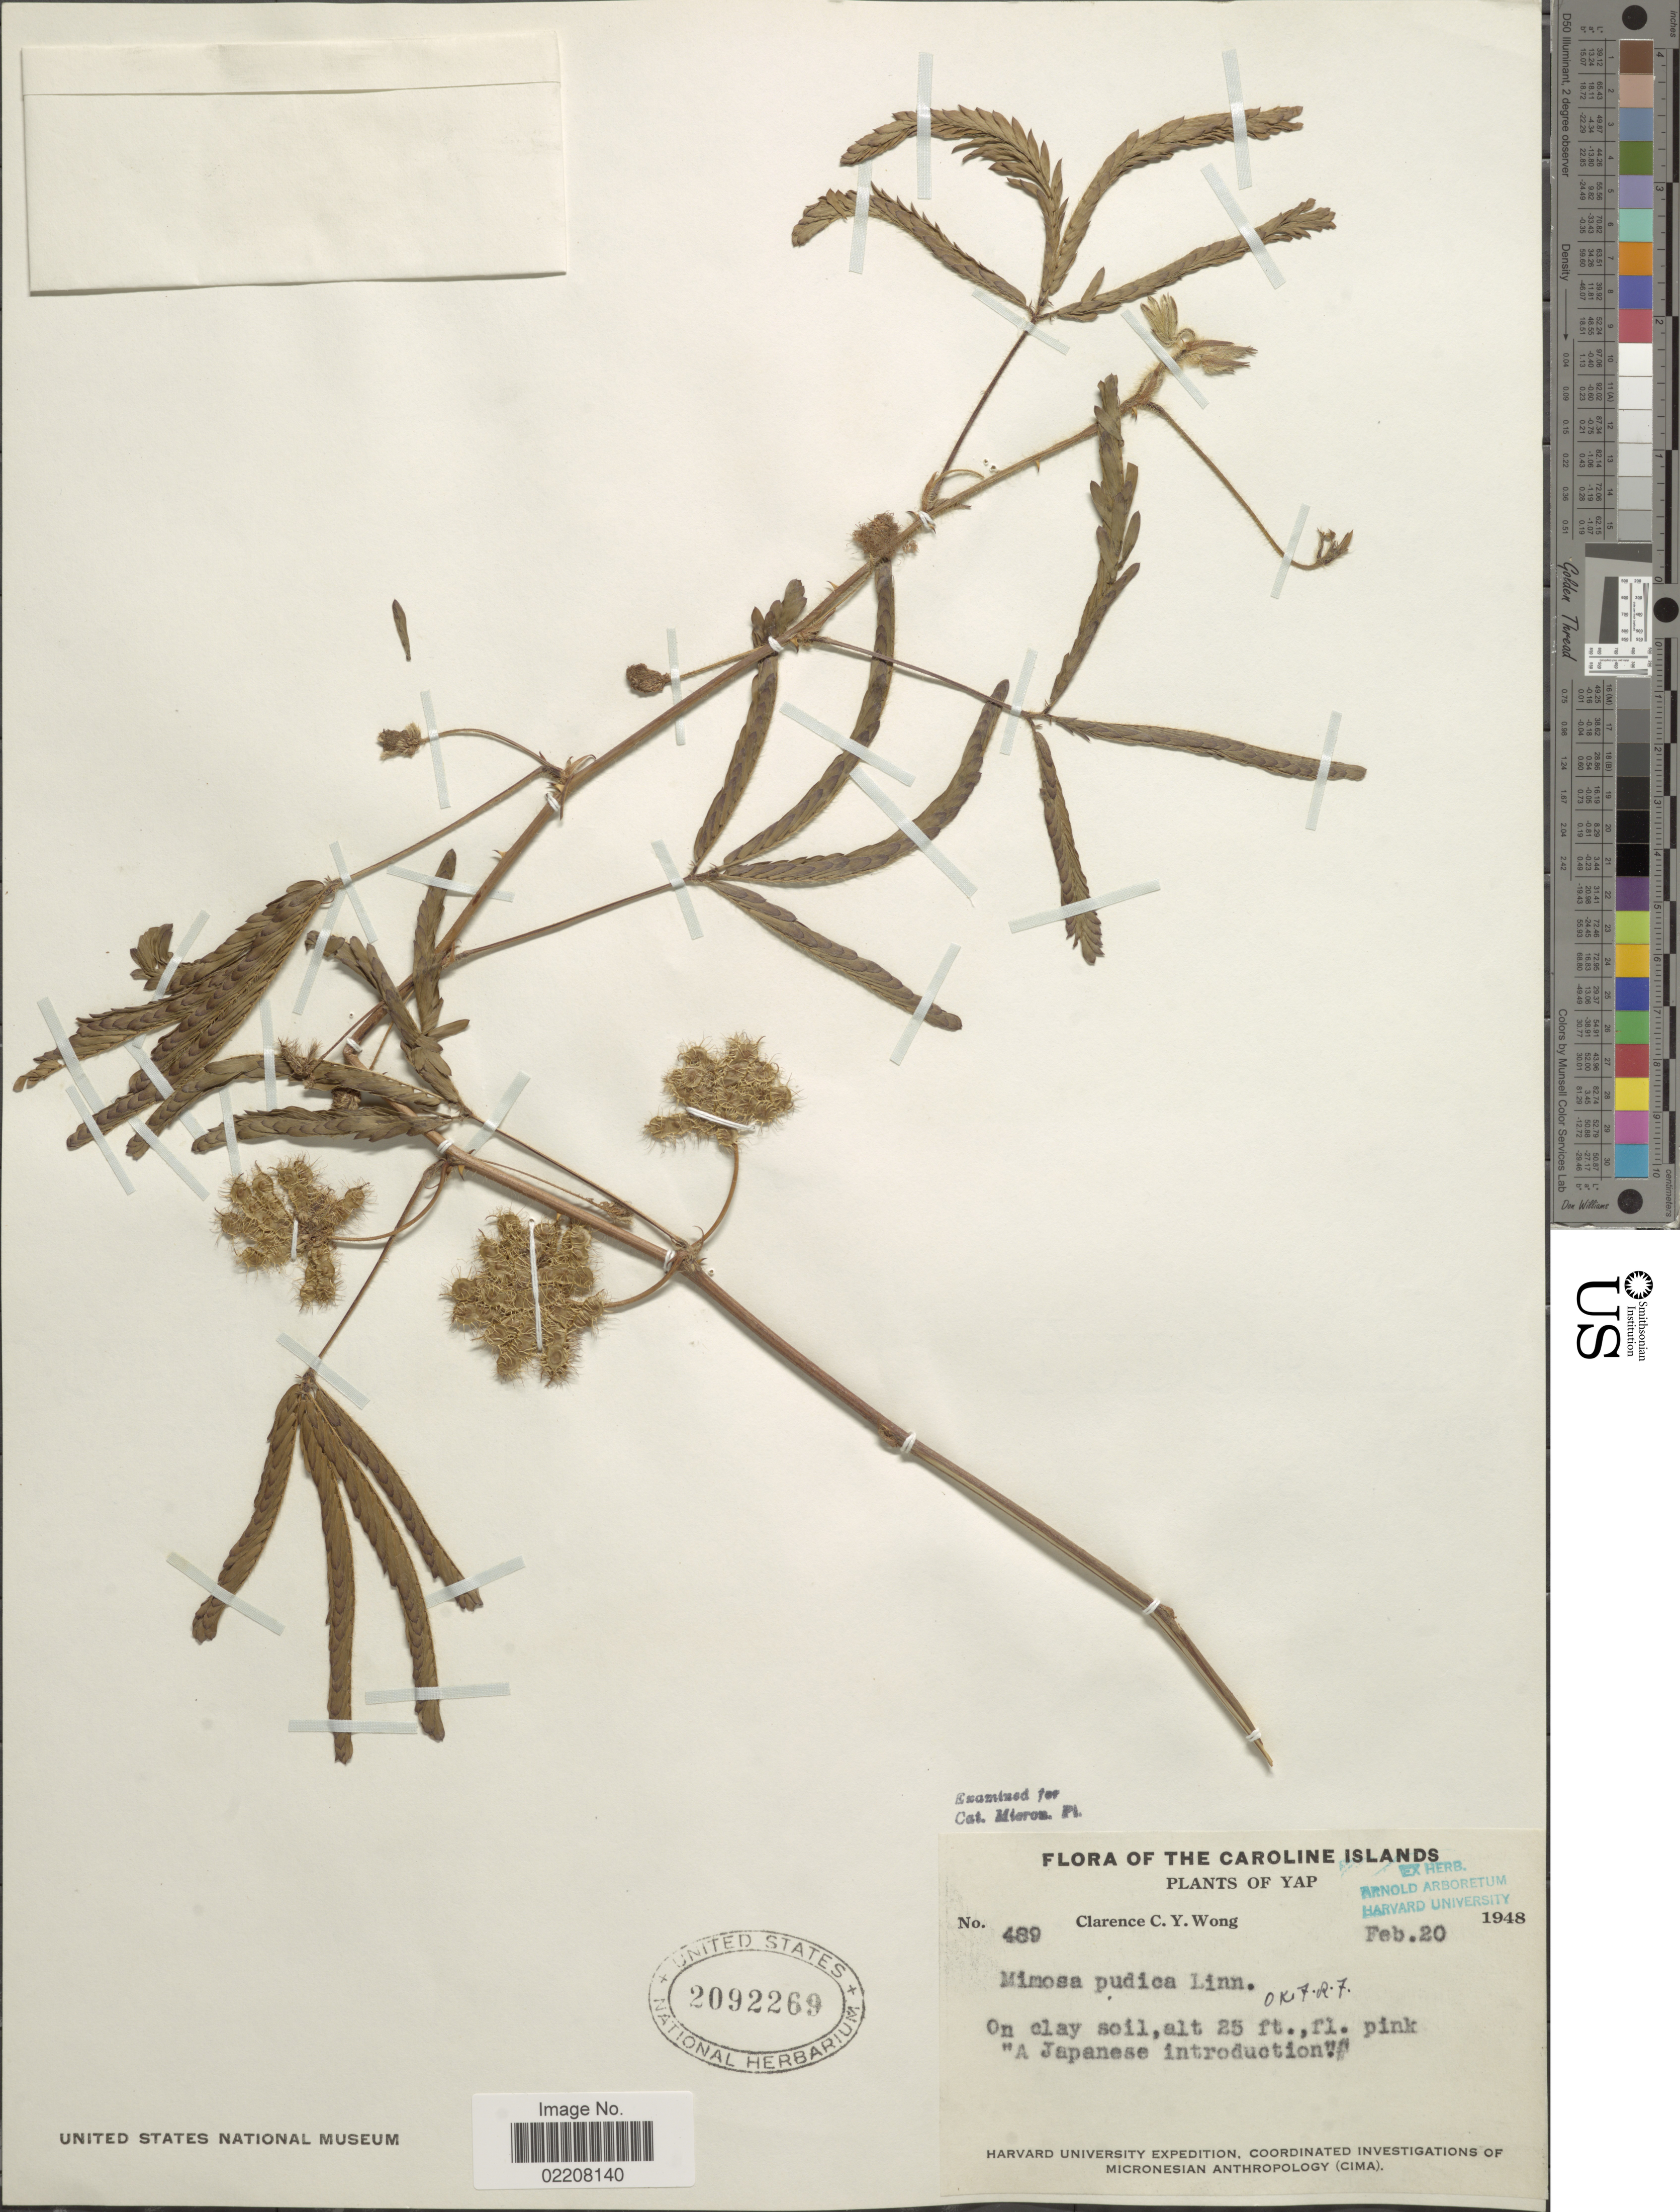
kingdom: Plantae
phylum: Tracheophyta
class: Magnoliopsida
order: Fabales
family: Fabaceae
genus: Mimosa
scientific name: Mimosa pudica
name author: L.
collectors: C. Y. C. Wong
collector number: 489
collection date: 1948-02-20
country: Micronesia, Federated States of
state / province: Yap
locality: Caroline Islands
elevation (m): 8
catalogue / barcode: US 2092269